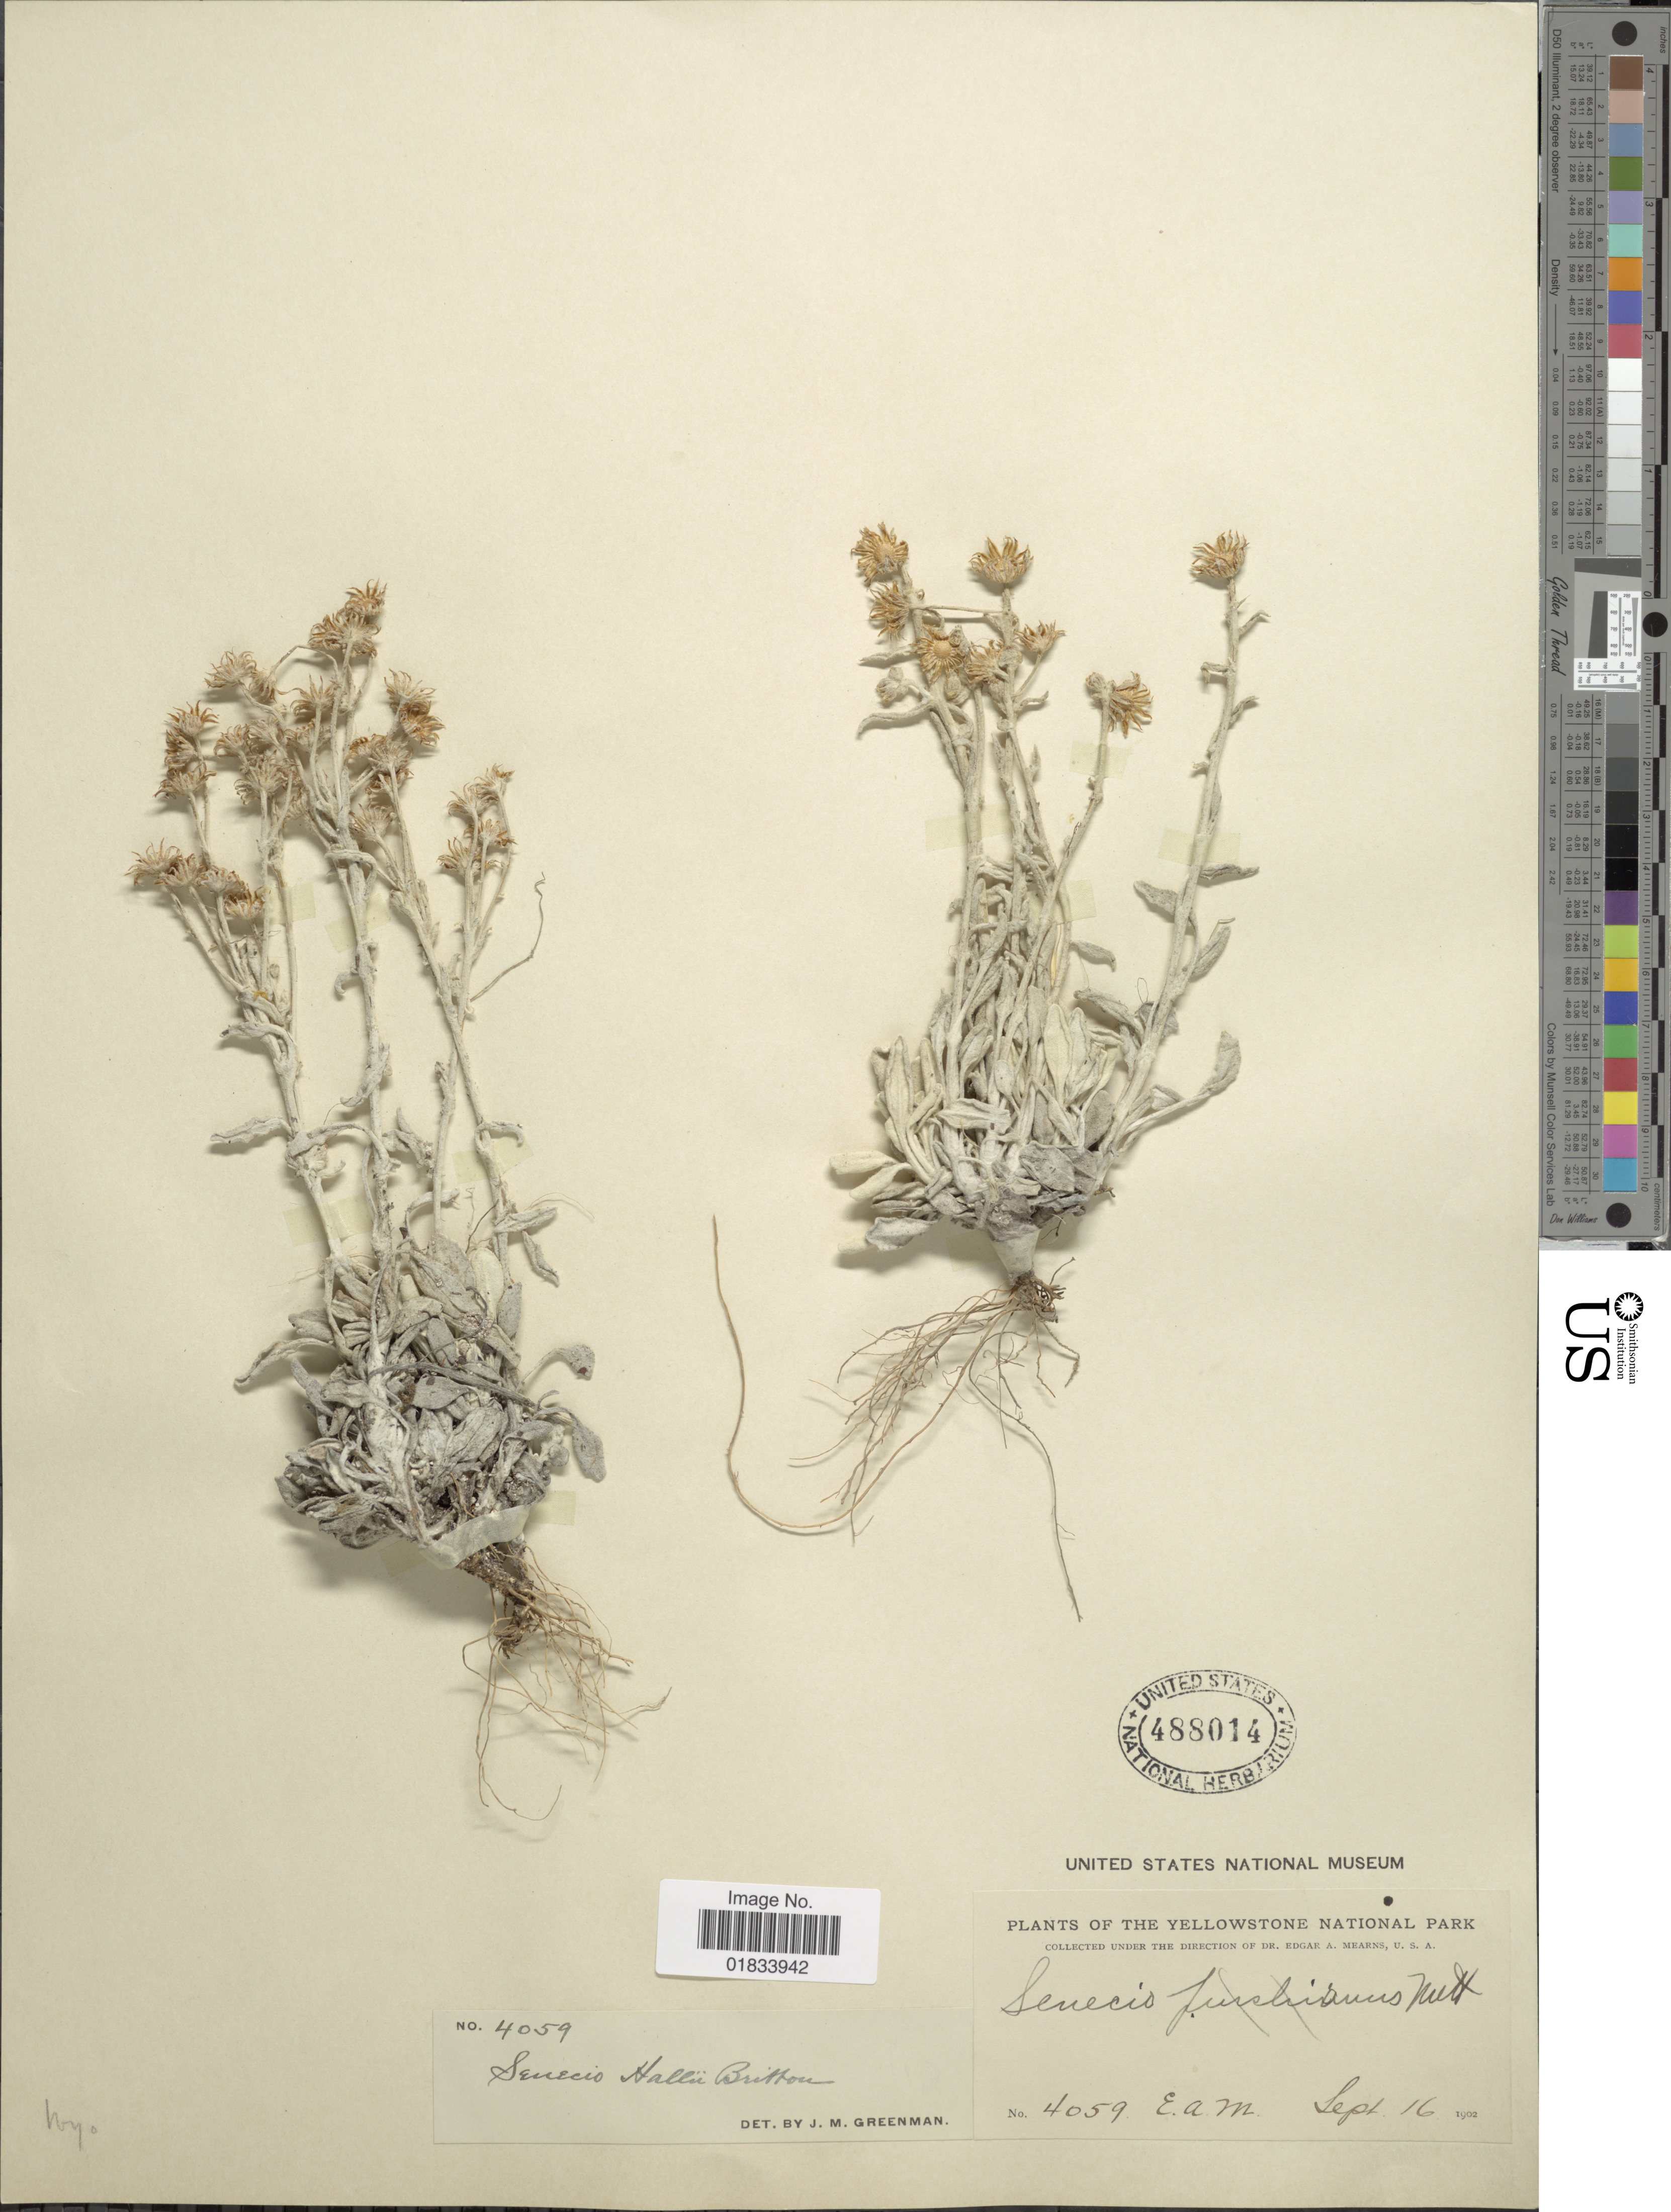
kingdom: Plantae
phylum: Tracheophyta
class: Magnoliopsida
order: Asterales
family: Asteraceae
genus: Packera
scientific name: Packera cana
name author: (Hook.) W.A. Weber & Á. Löve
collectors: E. A. Mearns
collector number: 4059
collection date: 1902-09-16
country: United States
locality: The Yellowstone National Park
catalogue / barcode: US 488014